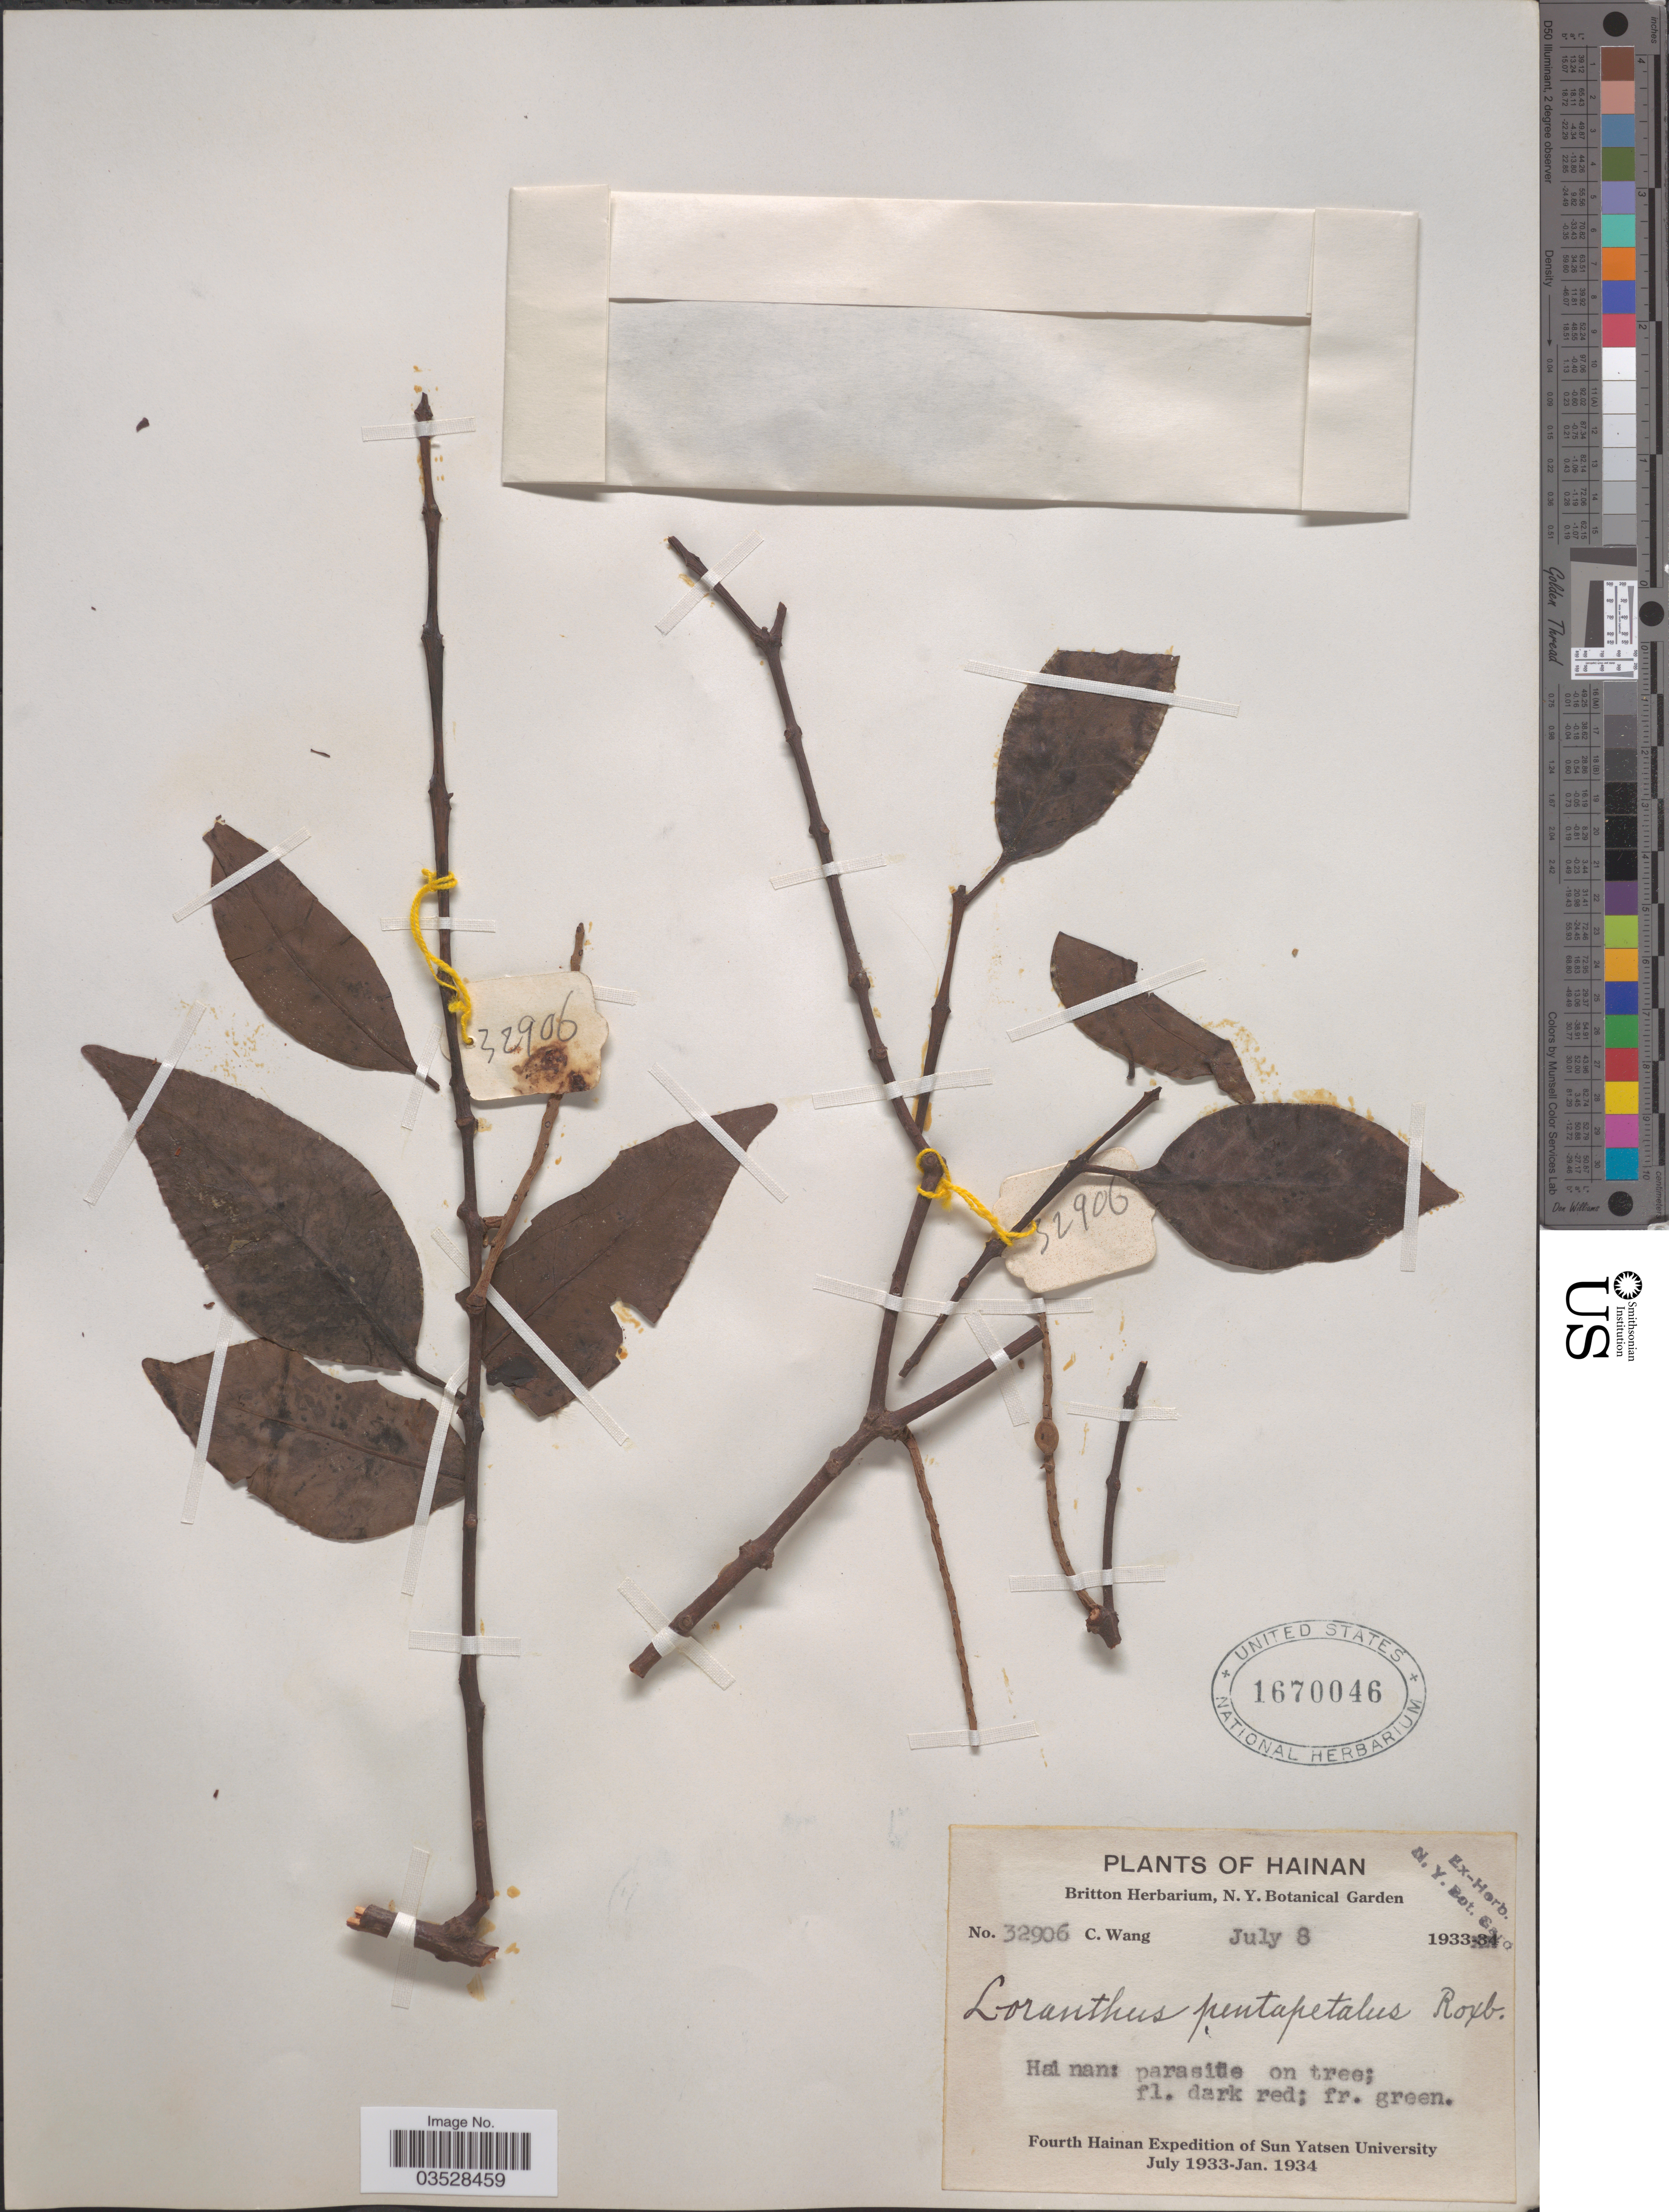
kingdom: Plantae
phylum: Tracheophyta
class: Magnoliopsida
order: Santalales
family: Loranthaceae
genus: Loranthus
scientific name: Loranthus pentapetalus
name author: Roxb.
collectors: C. Wang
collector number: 32906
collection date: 1933-07-08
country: China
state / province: Hainan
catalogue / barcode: US 1670046